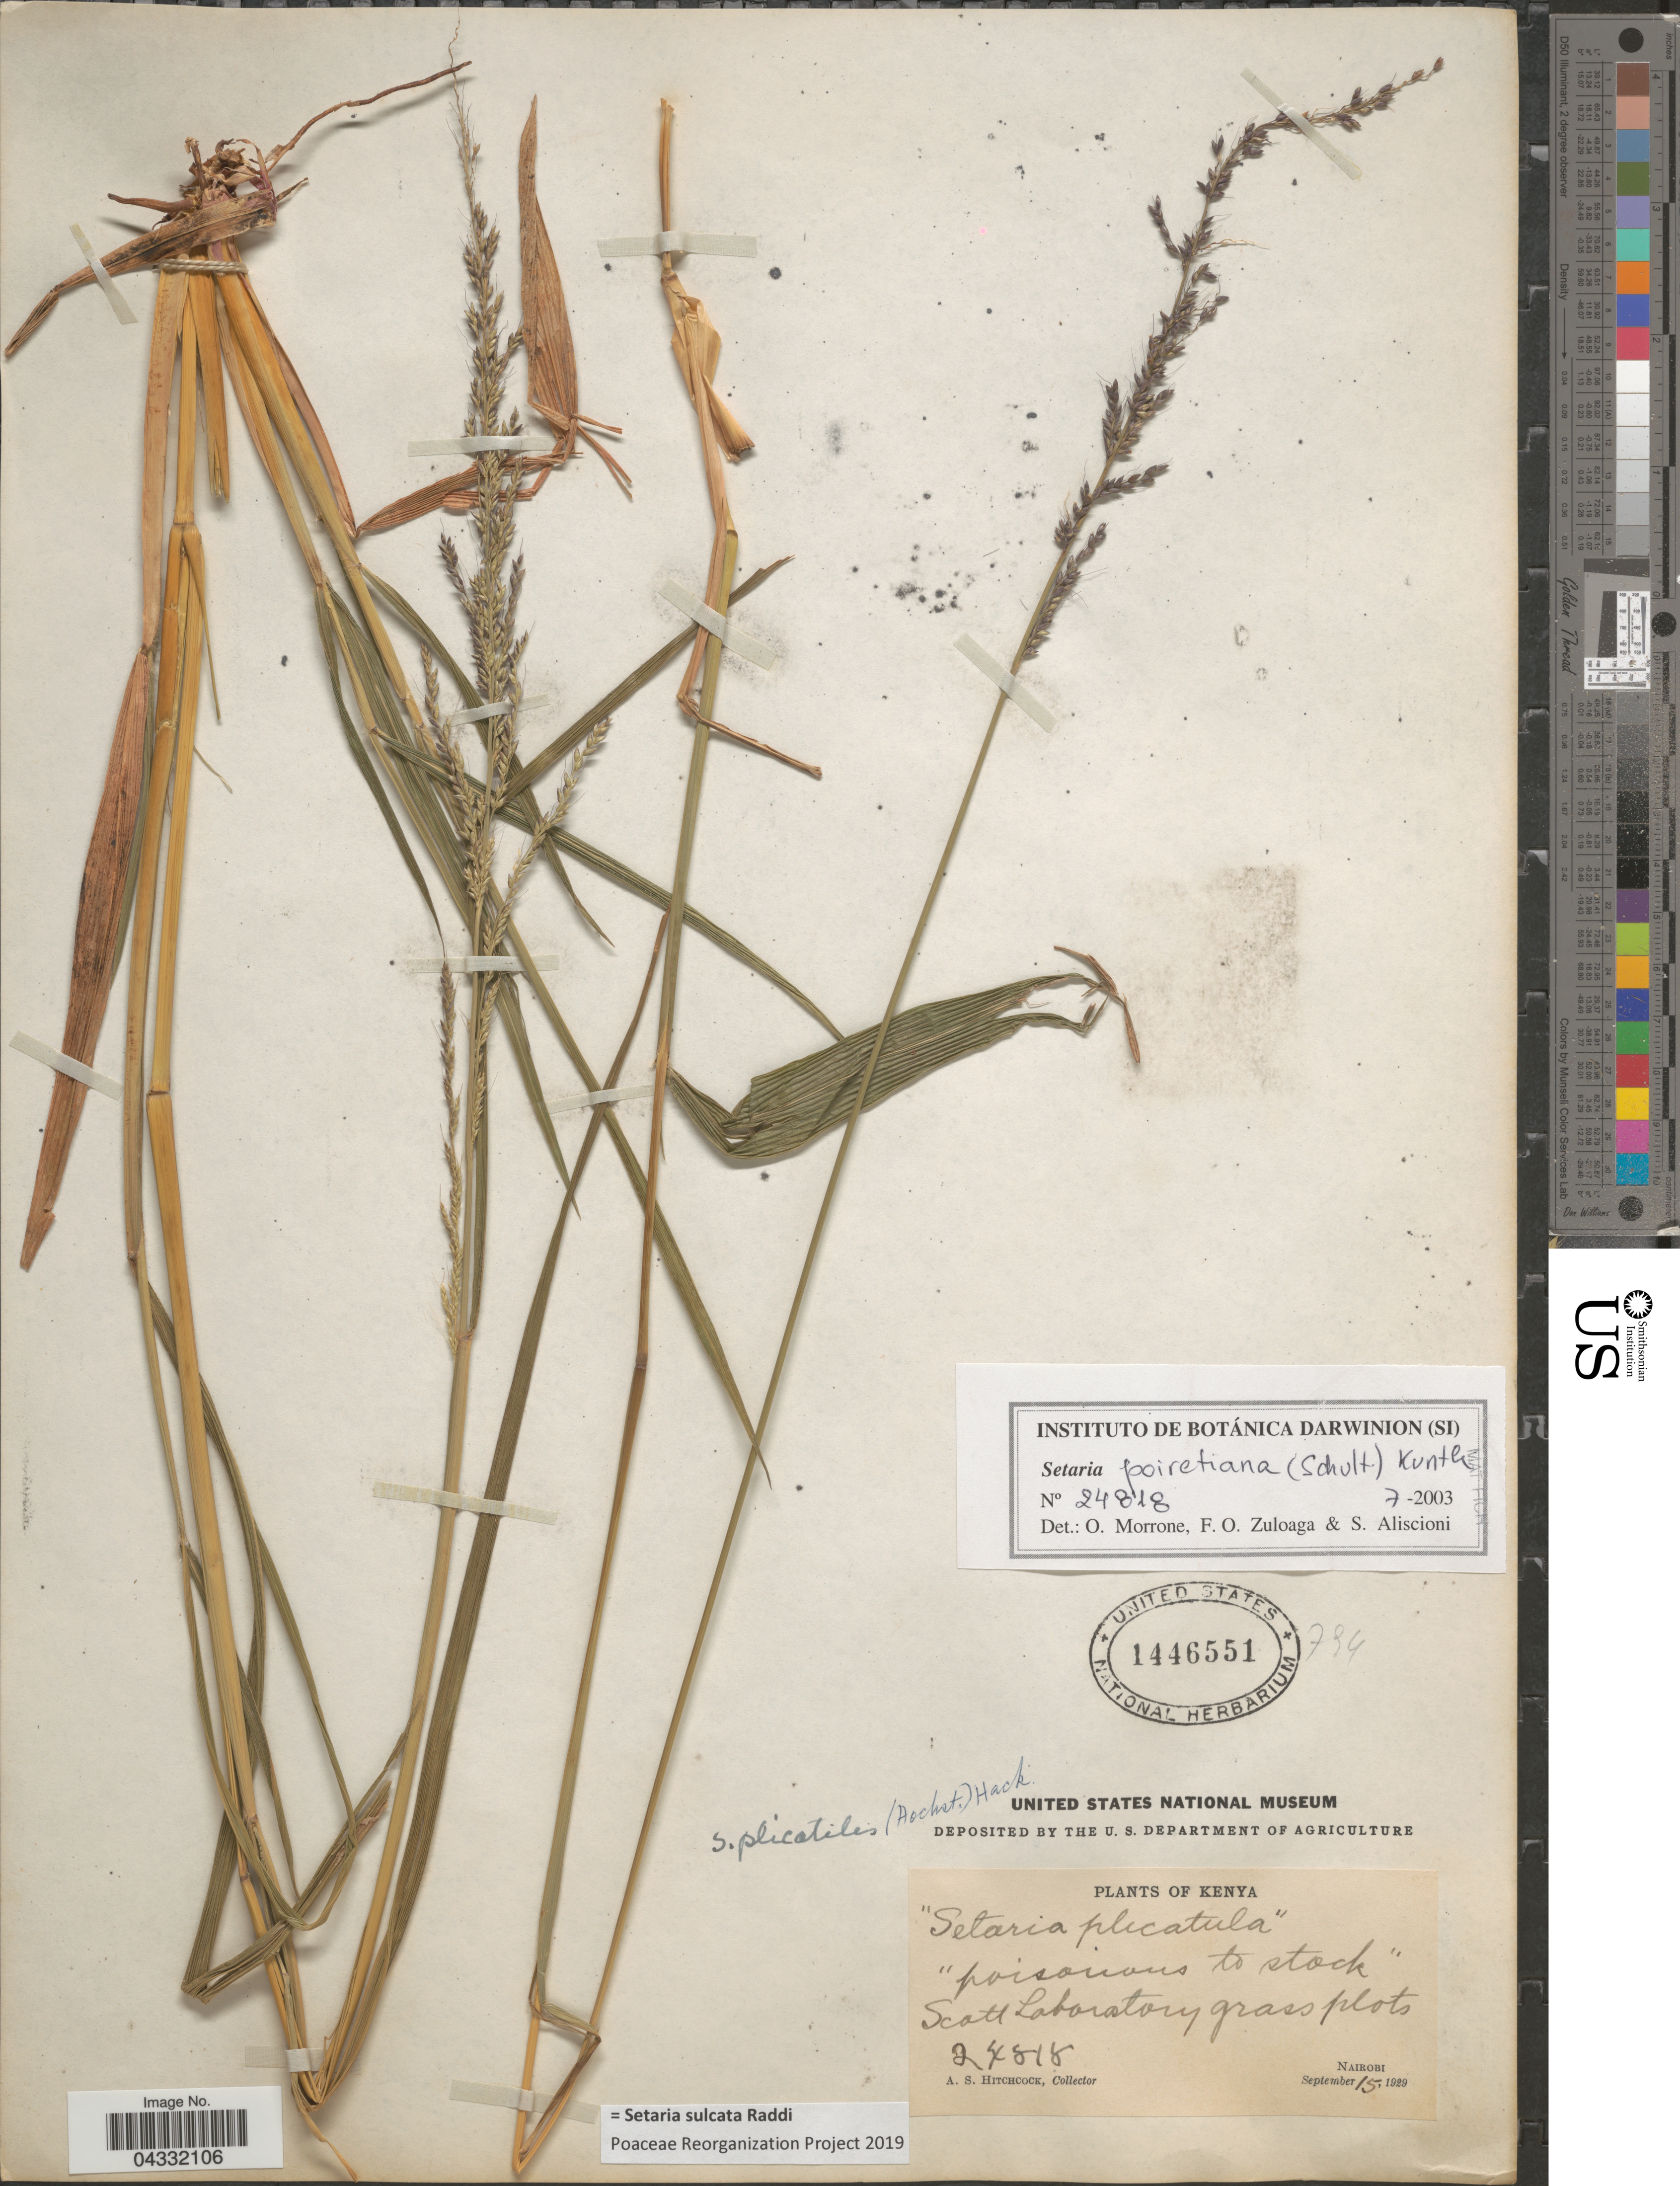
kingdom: Plantae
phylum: Tracheophyta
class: Liliopsida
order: Poales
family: Poaceae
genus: Setaria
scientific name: Setaria sulcata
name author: Raddi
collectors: A. S. Hitchcock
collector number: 24818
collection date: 1929-09-15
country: Kenya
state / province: Nairobi Area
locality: Scott Laboratory grass plots. Nairobi.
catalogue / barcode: US 1446551